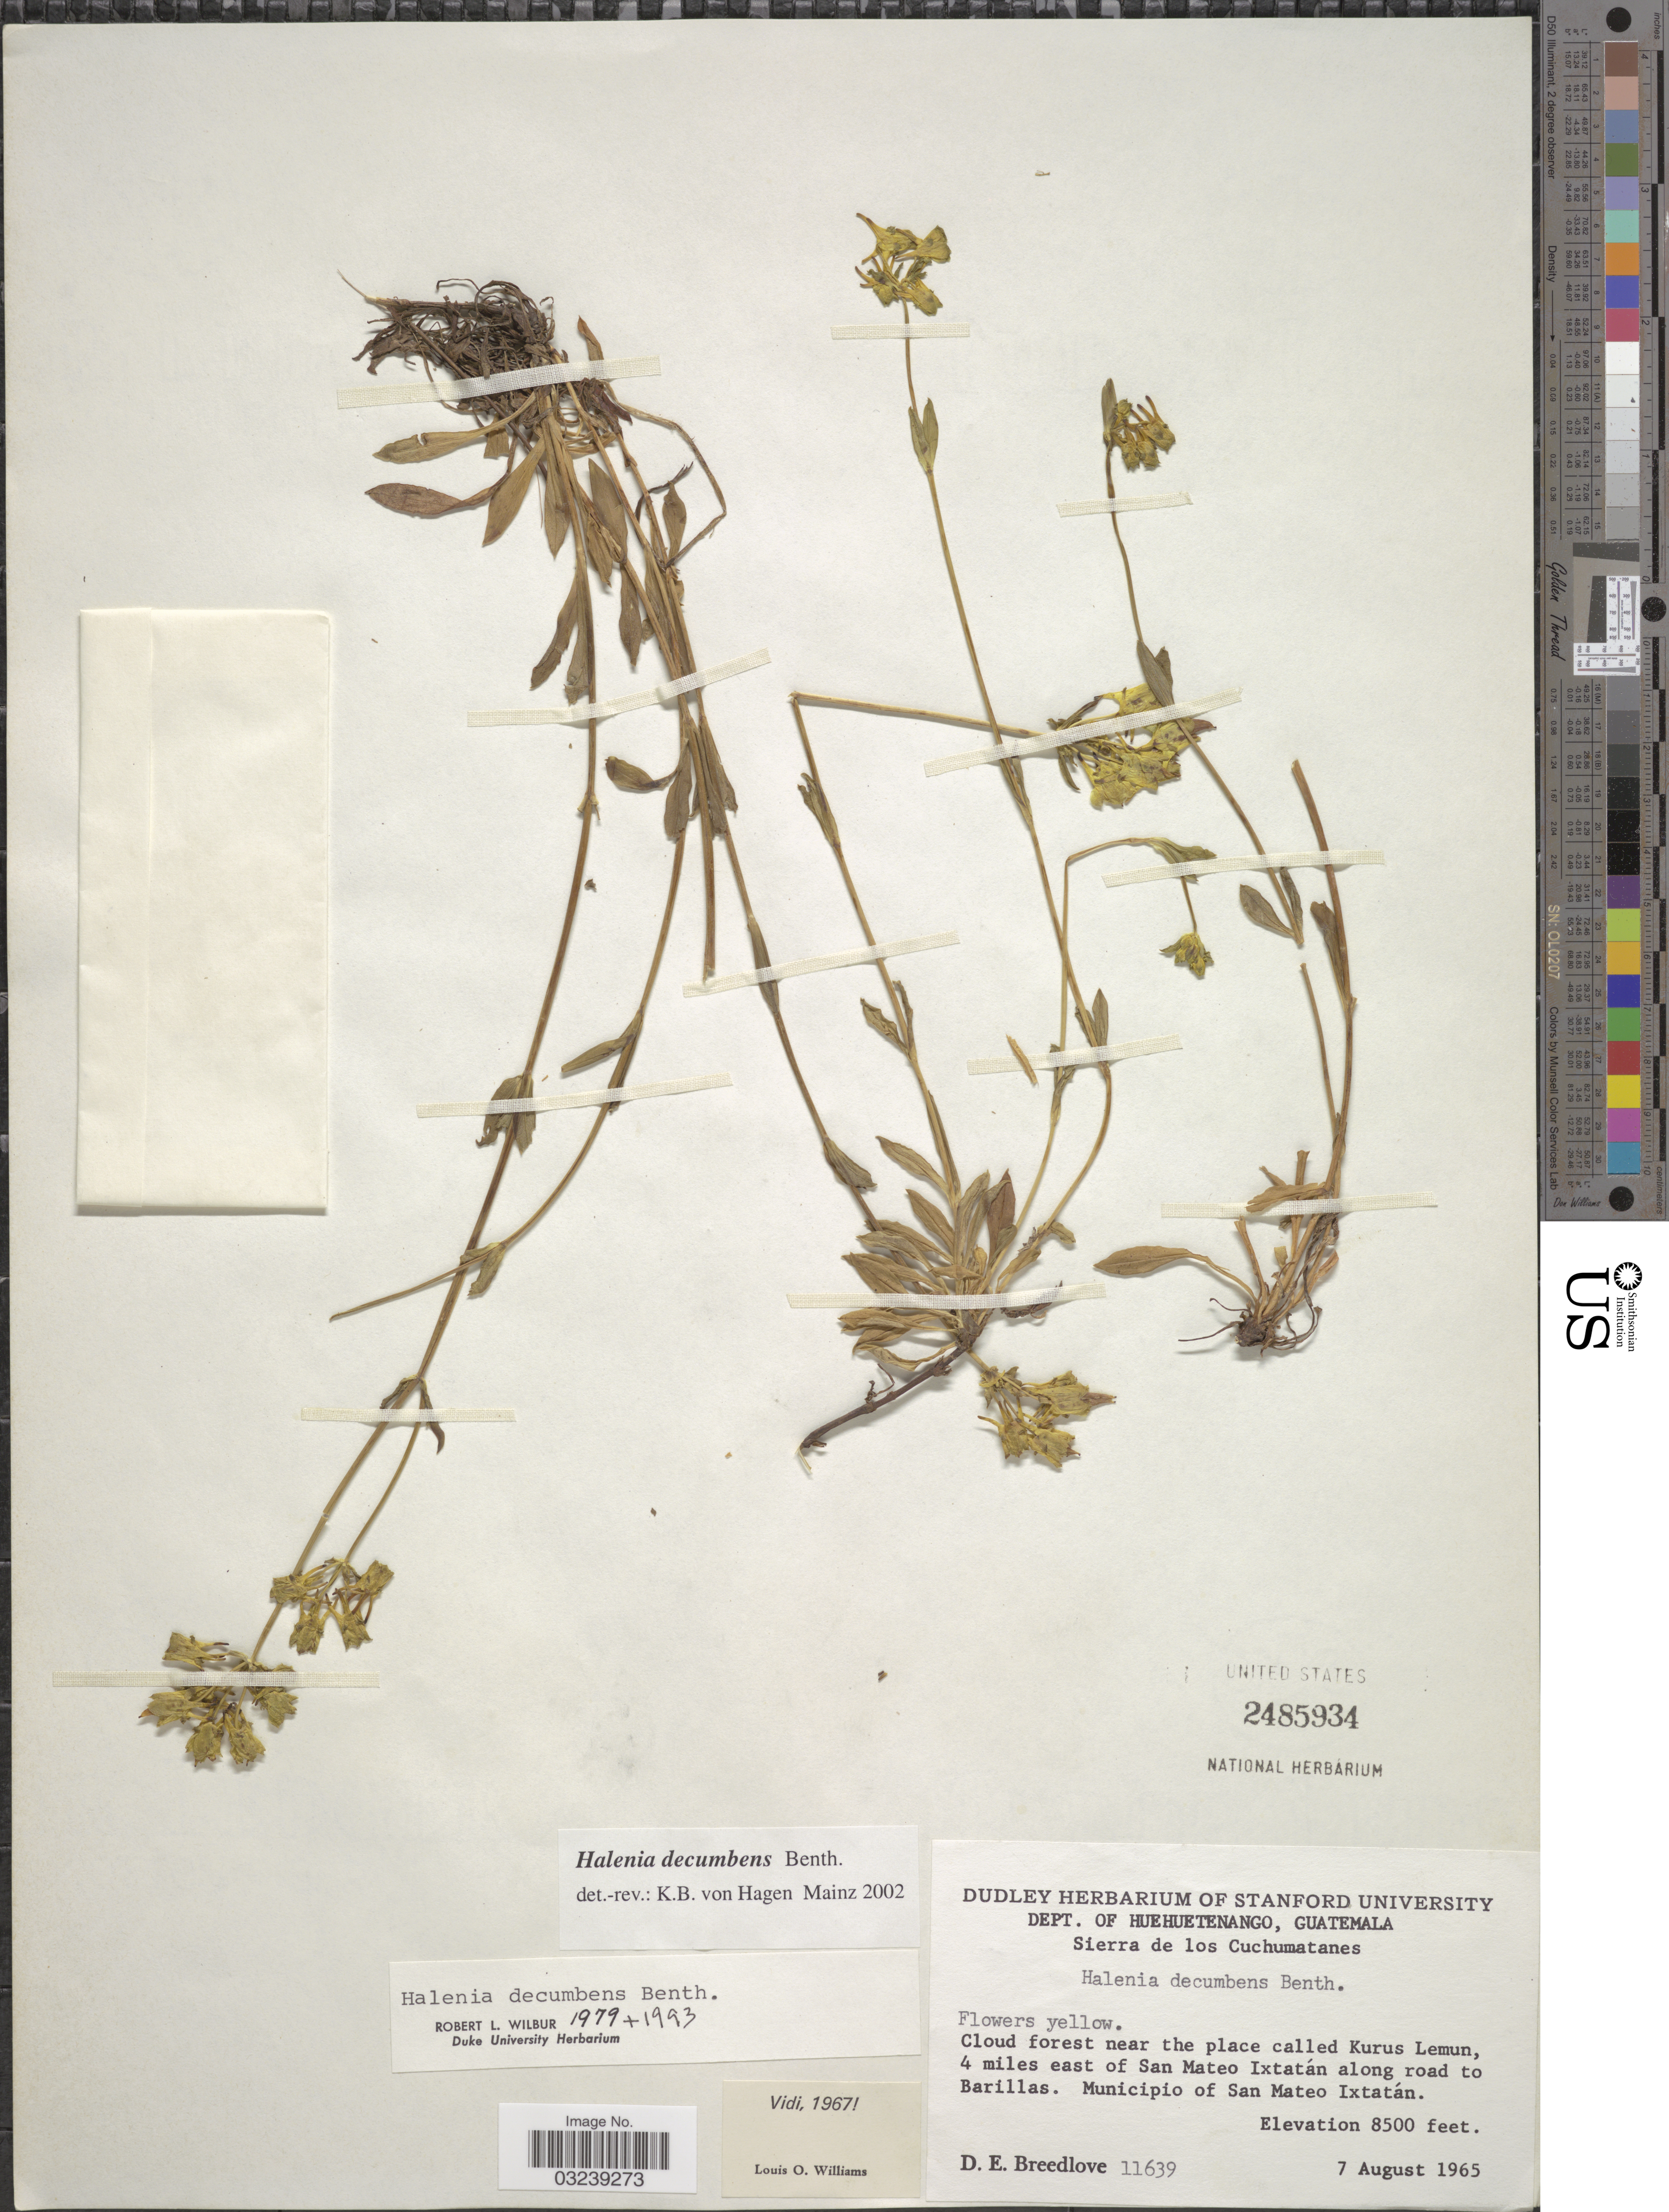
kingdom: Plantae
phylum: Tracheophyta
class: Magnoliopsida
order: Gentianales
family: Gentianaceae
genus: Halenia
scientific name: Halenia decumbens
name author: Benth.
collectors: D. E. Breedlove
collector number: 11639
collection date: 1965-08-07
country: Guatemala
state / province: Huehuetenango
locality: Dept. of Huehuetenango. Sierra de los Cuchumatanes. Cloud forest near the place called Kurus Lemun, 4 miles east of San Mateo Ixtatán along road to Barillas. Municipio of San Mateo Ixtatán.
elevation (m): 2591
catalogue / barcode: US 2485934